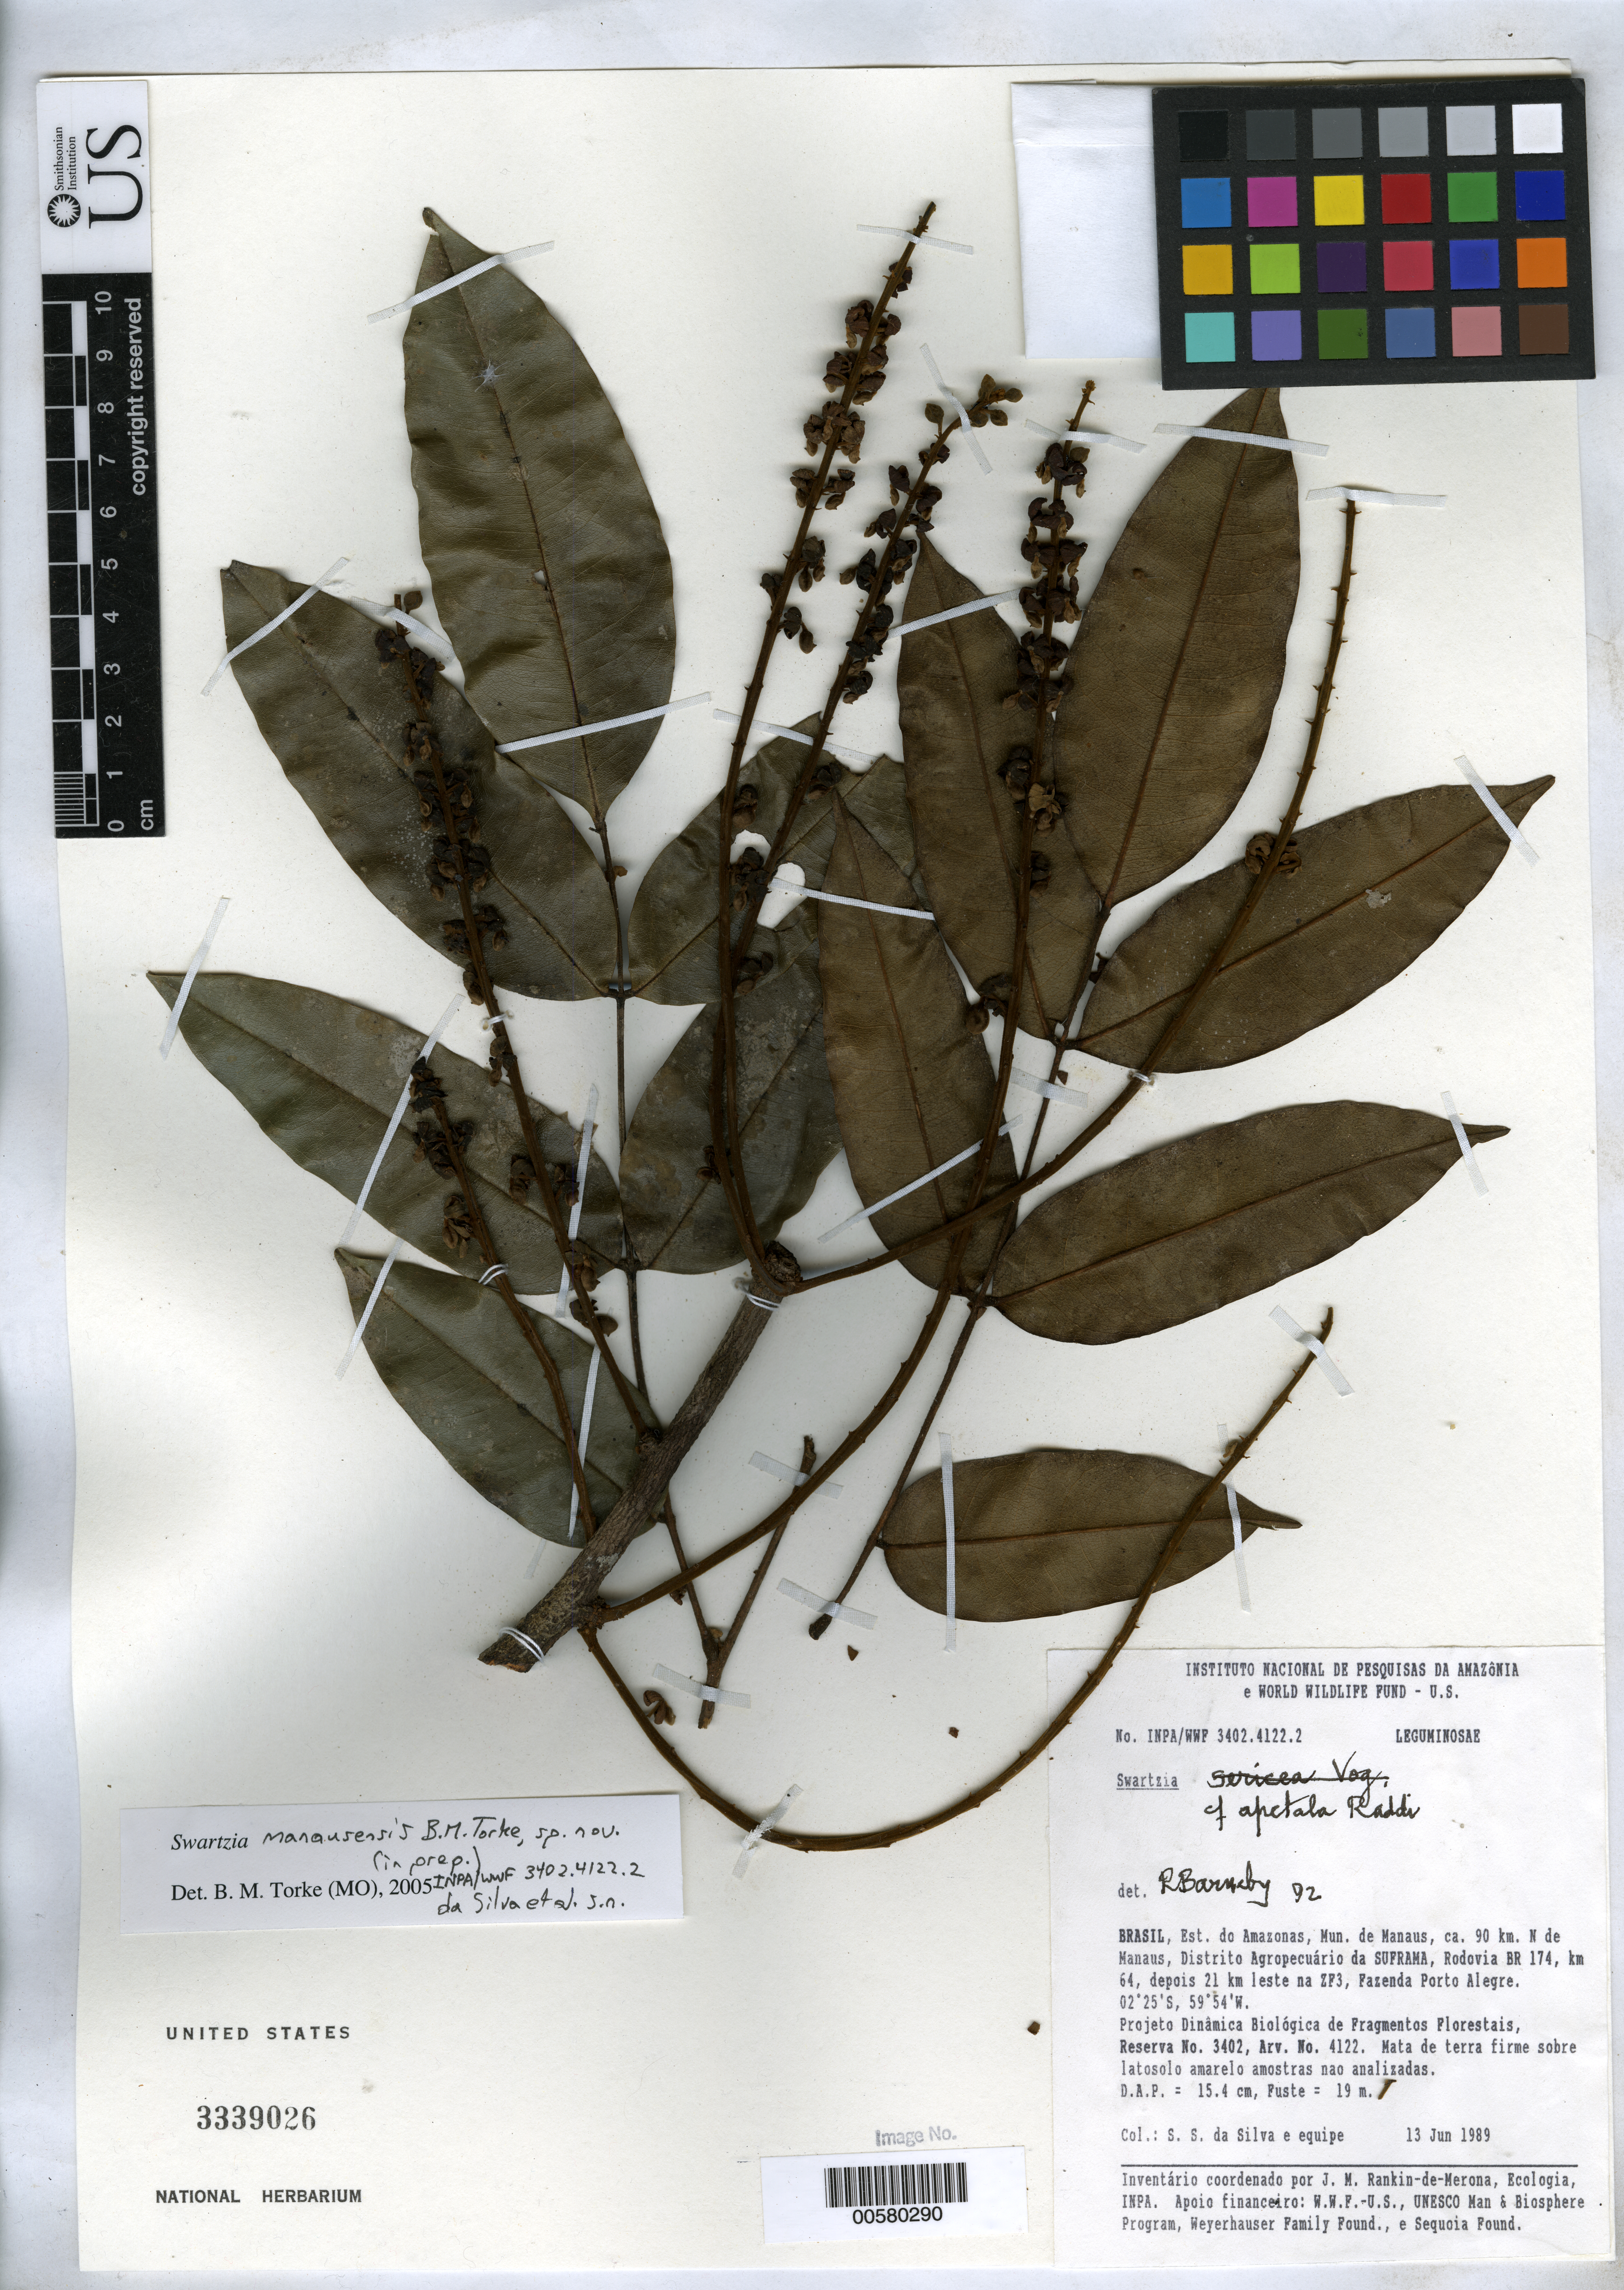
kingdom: Plantae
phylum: Tracheophyta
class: Magnoliopsida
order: Fabales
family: Fabaceae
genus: Swartzia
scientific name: Swartzia manausensis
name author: Torke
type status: Isotype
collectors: S. S. Silva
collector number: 340241222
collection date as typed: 13 Jun 1989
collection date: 1989-06-13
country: Brazil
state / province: Amazonas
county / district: Manaus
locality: N of Manaus, Rodovia BR 174, Fazenda Porto Alegre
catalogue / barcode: US 3339026